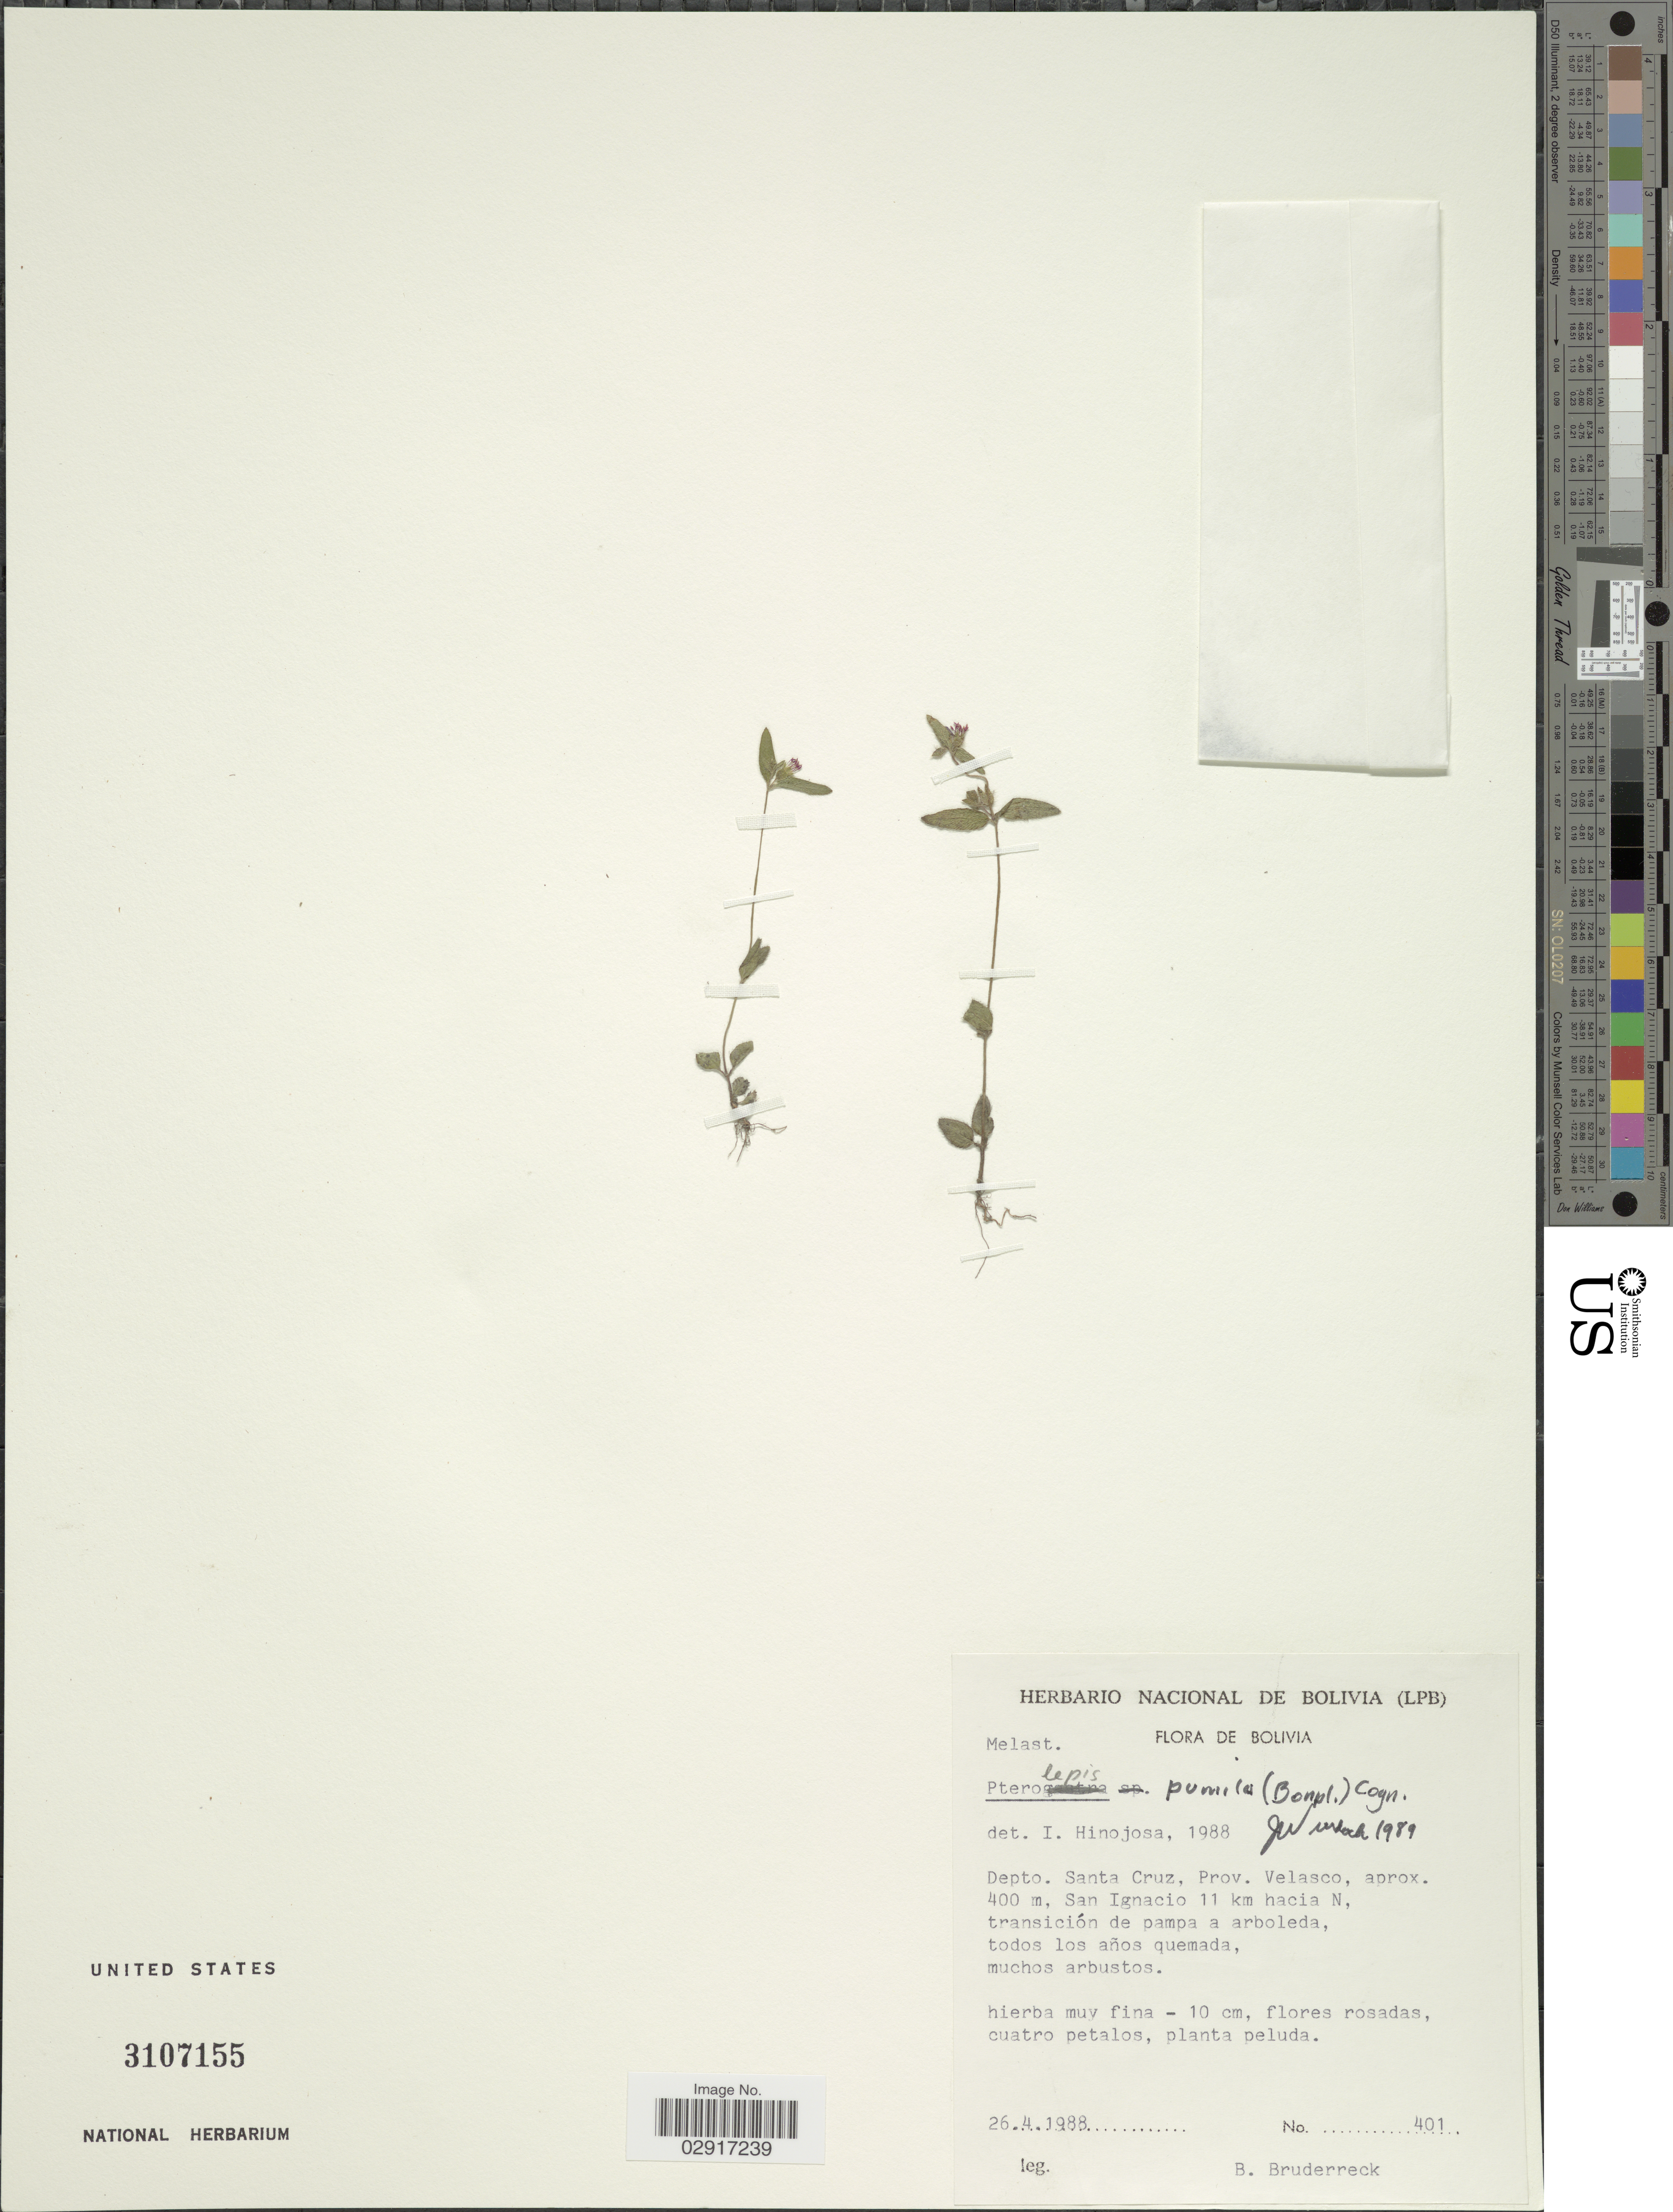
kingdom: Plantae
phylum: Tracheophyta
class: Magnoliopsida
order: Myrtales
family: Melastomataceae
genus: Pterolepis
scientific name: Pterolepis pumila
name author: (Bonpl.) DC. ex Crueg.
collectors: B. Bruderreck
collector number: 401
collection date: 1988-04-26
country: Bolivia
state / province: Santa Cruz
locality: Depto. Santa Cruz, Prov. Velasco, San Ignacio 11 km hacia N, transición de pampa a arboleda.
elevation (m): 400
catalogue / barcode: US 3107155